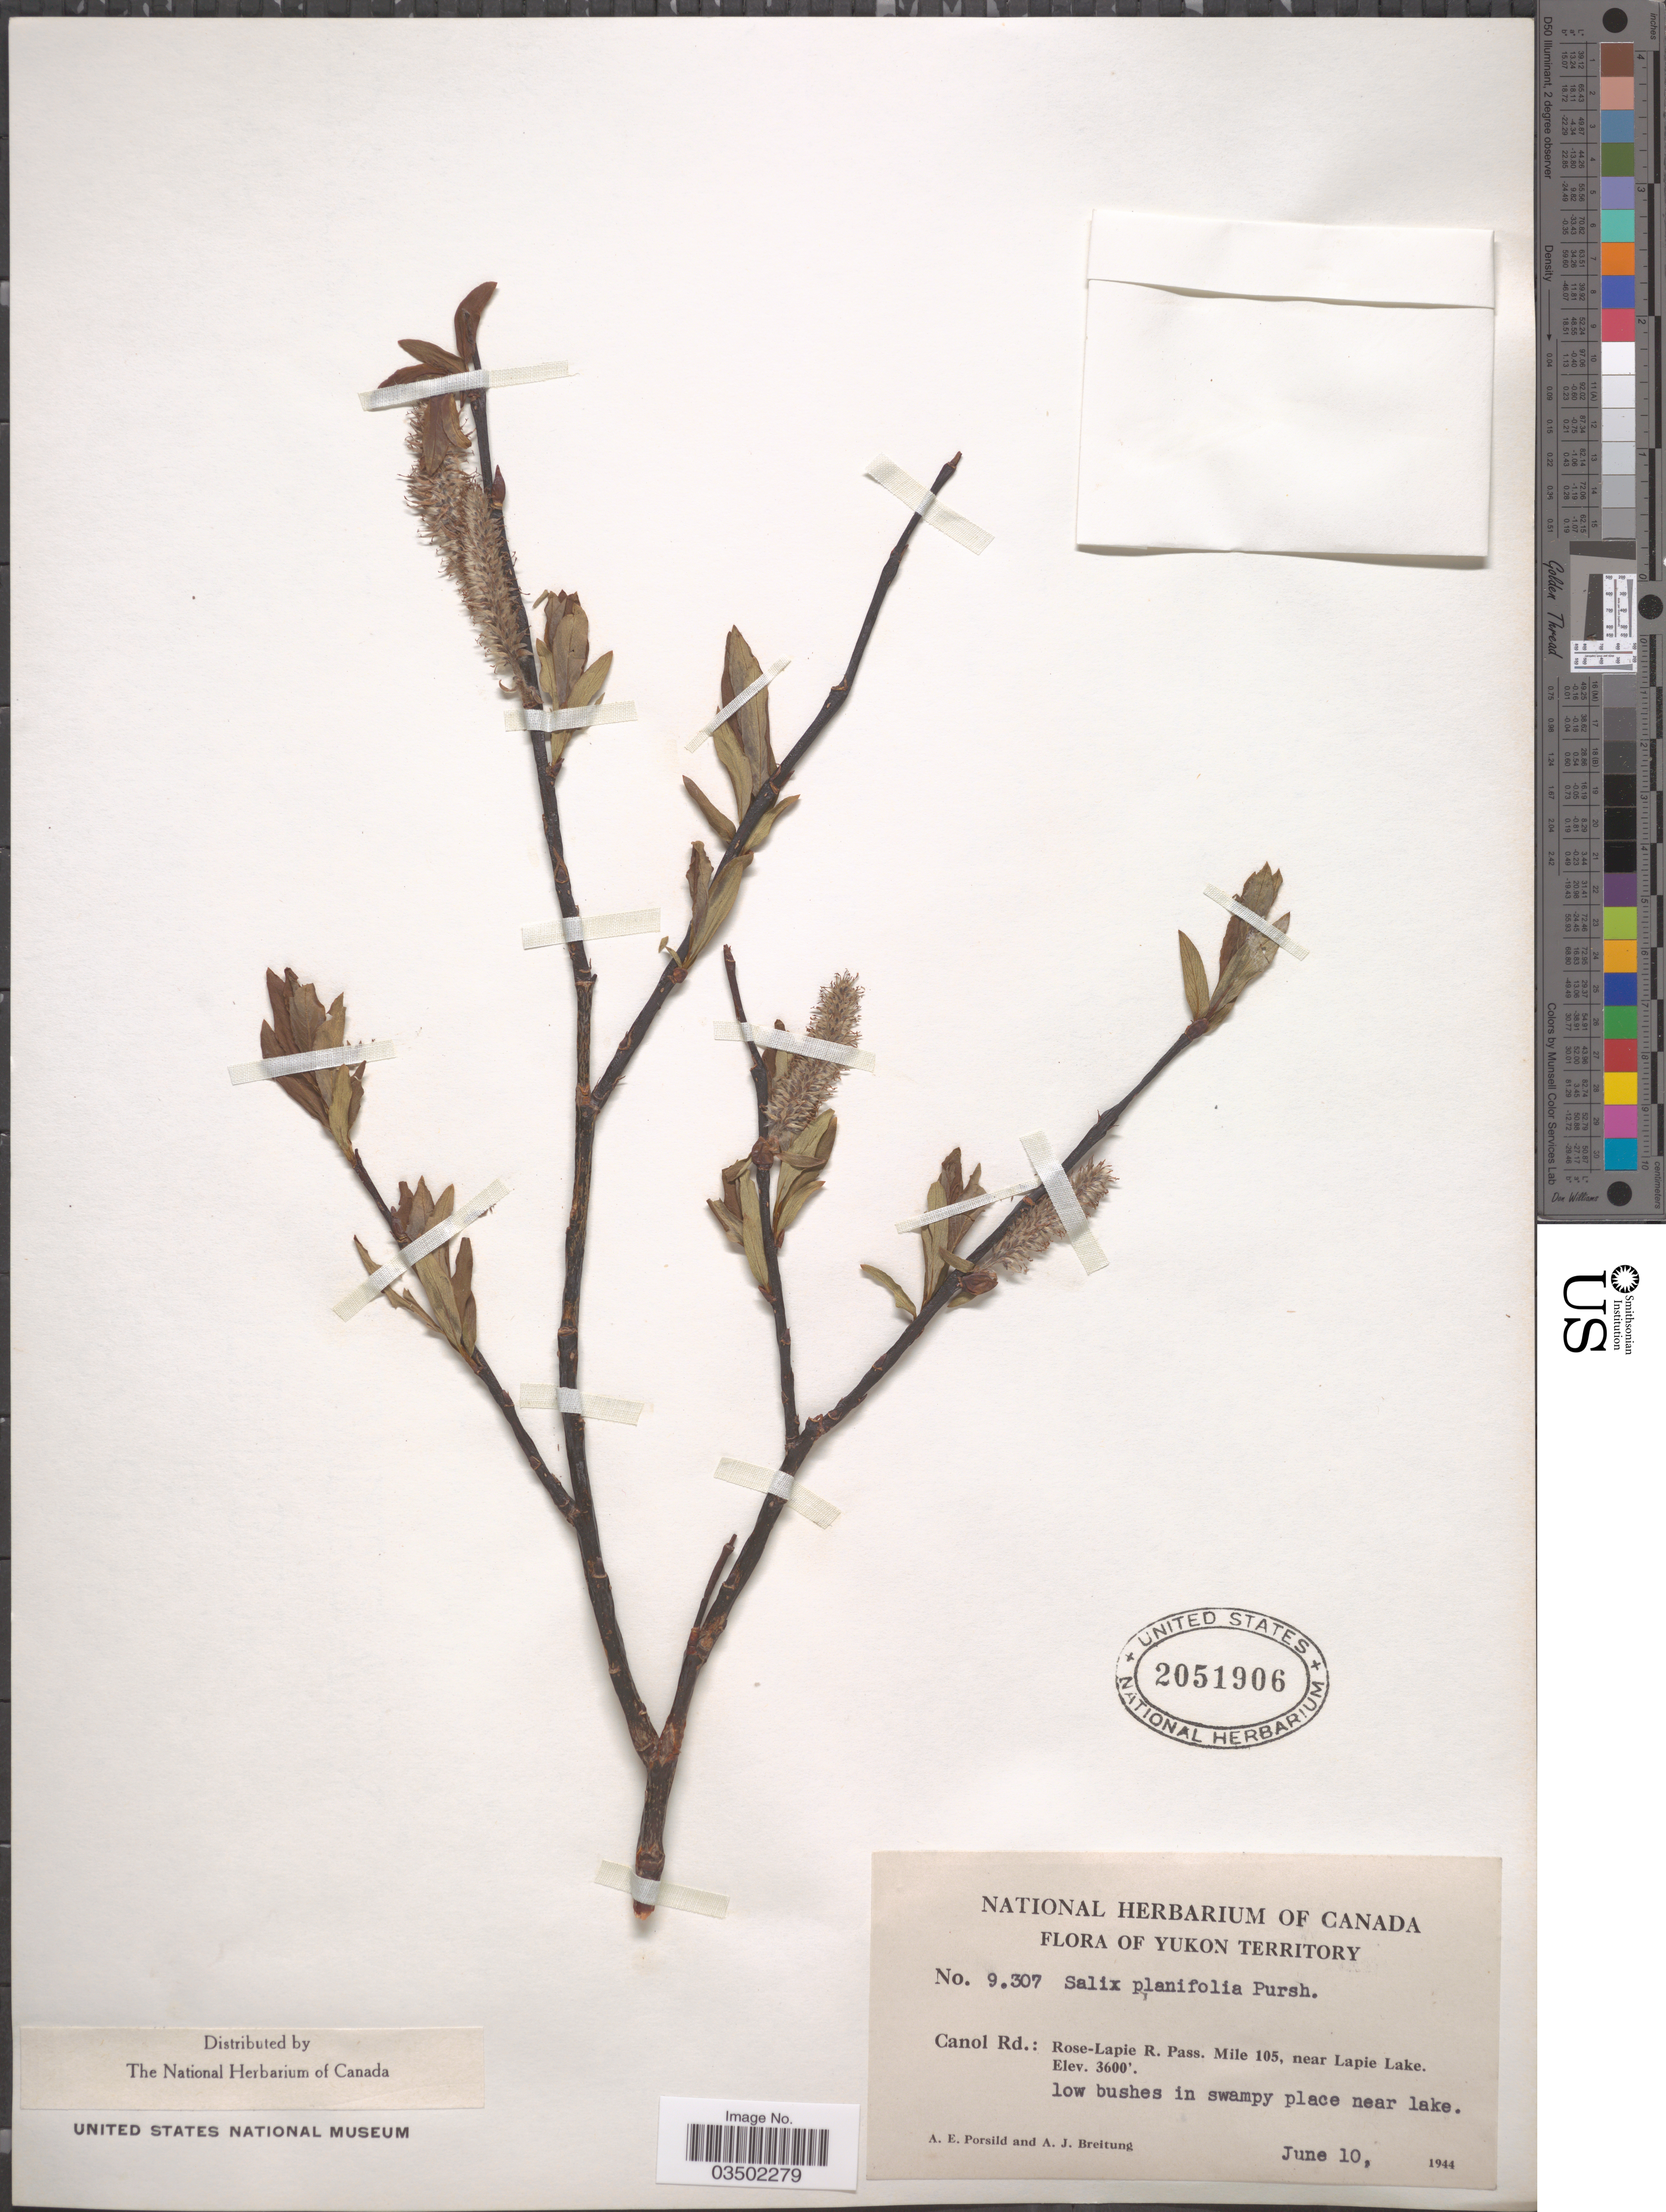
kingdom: Plantae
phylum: Tracheophyta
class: Magnoliopsida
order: Malpighiales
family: Salicaceae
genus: Salix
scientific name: Salix planifolia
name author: Pursh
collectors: A. E. Porsild & A. Breitung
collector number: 9307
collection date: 1944-06-10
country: Canada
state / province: Yukon Territory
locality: Canol Rd.: Rose-Lapie R. Pass. Mile 105, near Lapie Lake.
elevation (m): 1097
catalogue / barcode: US 2051906